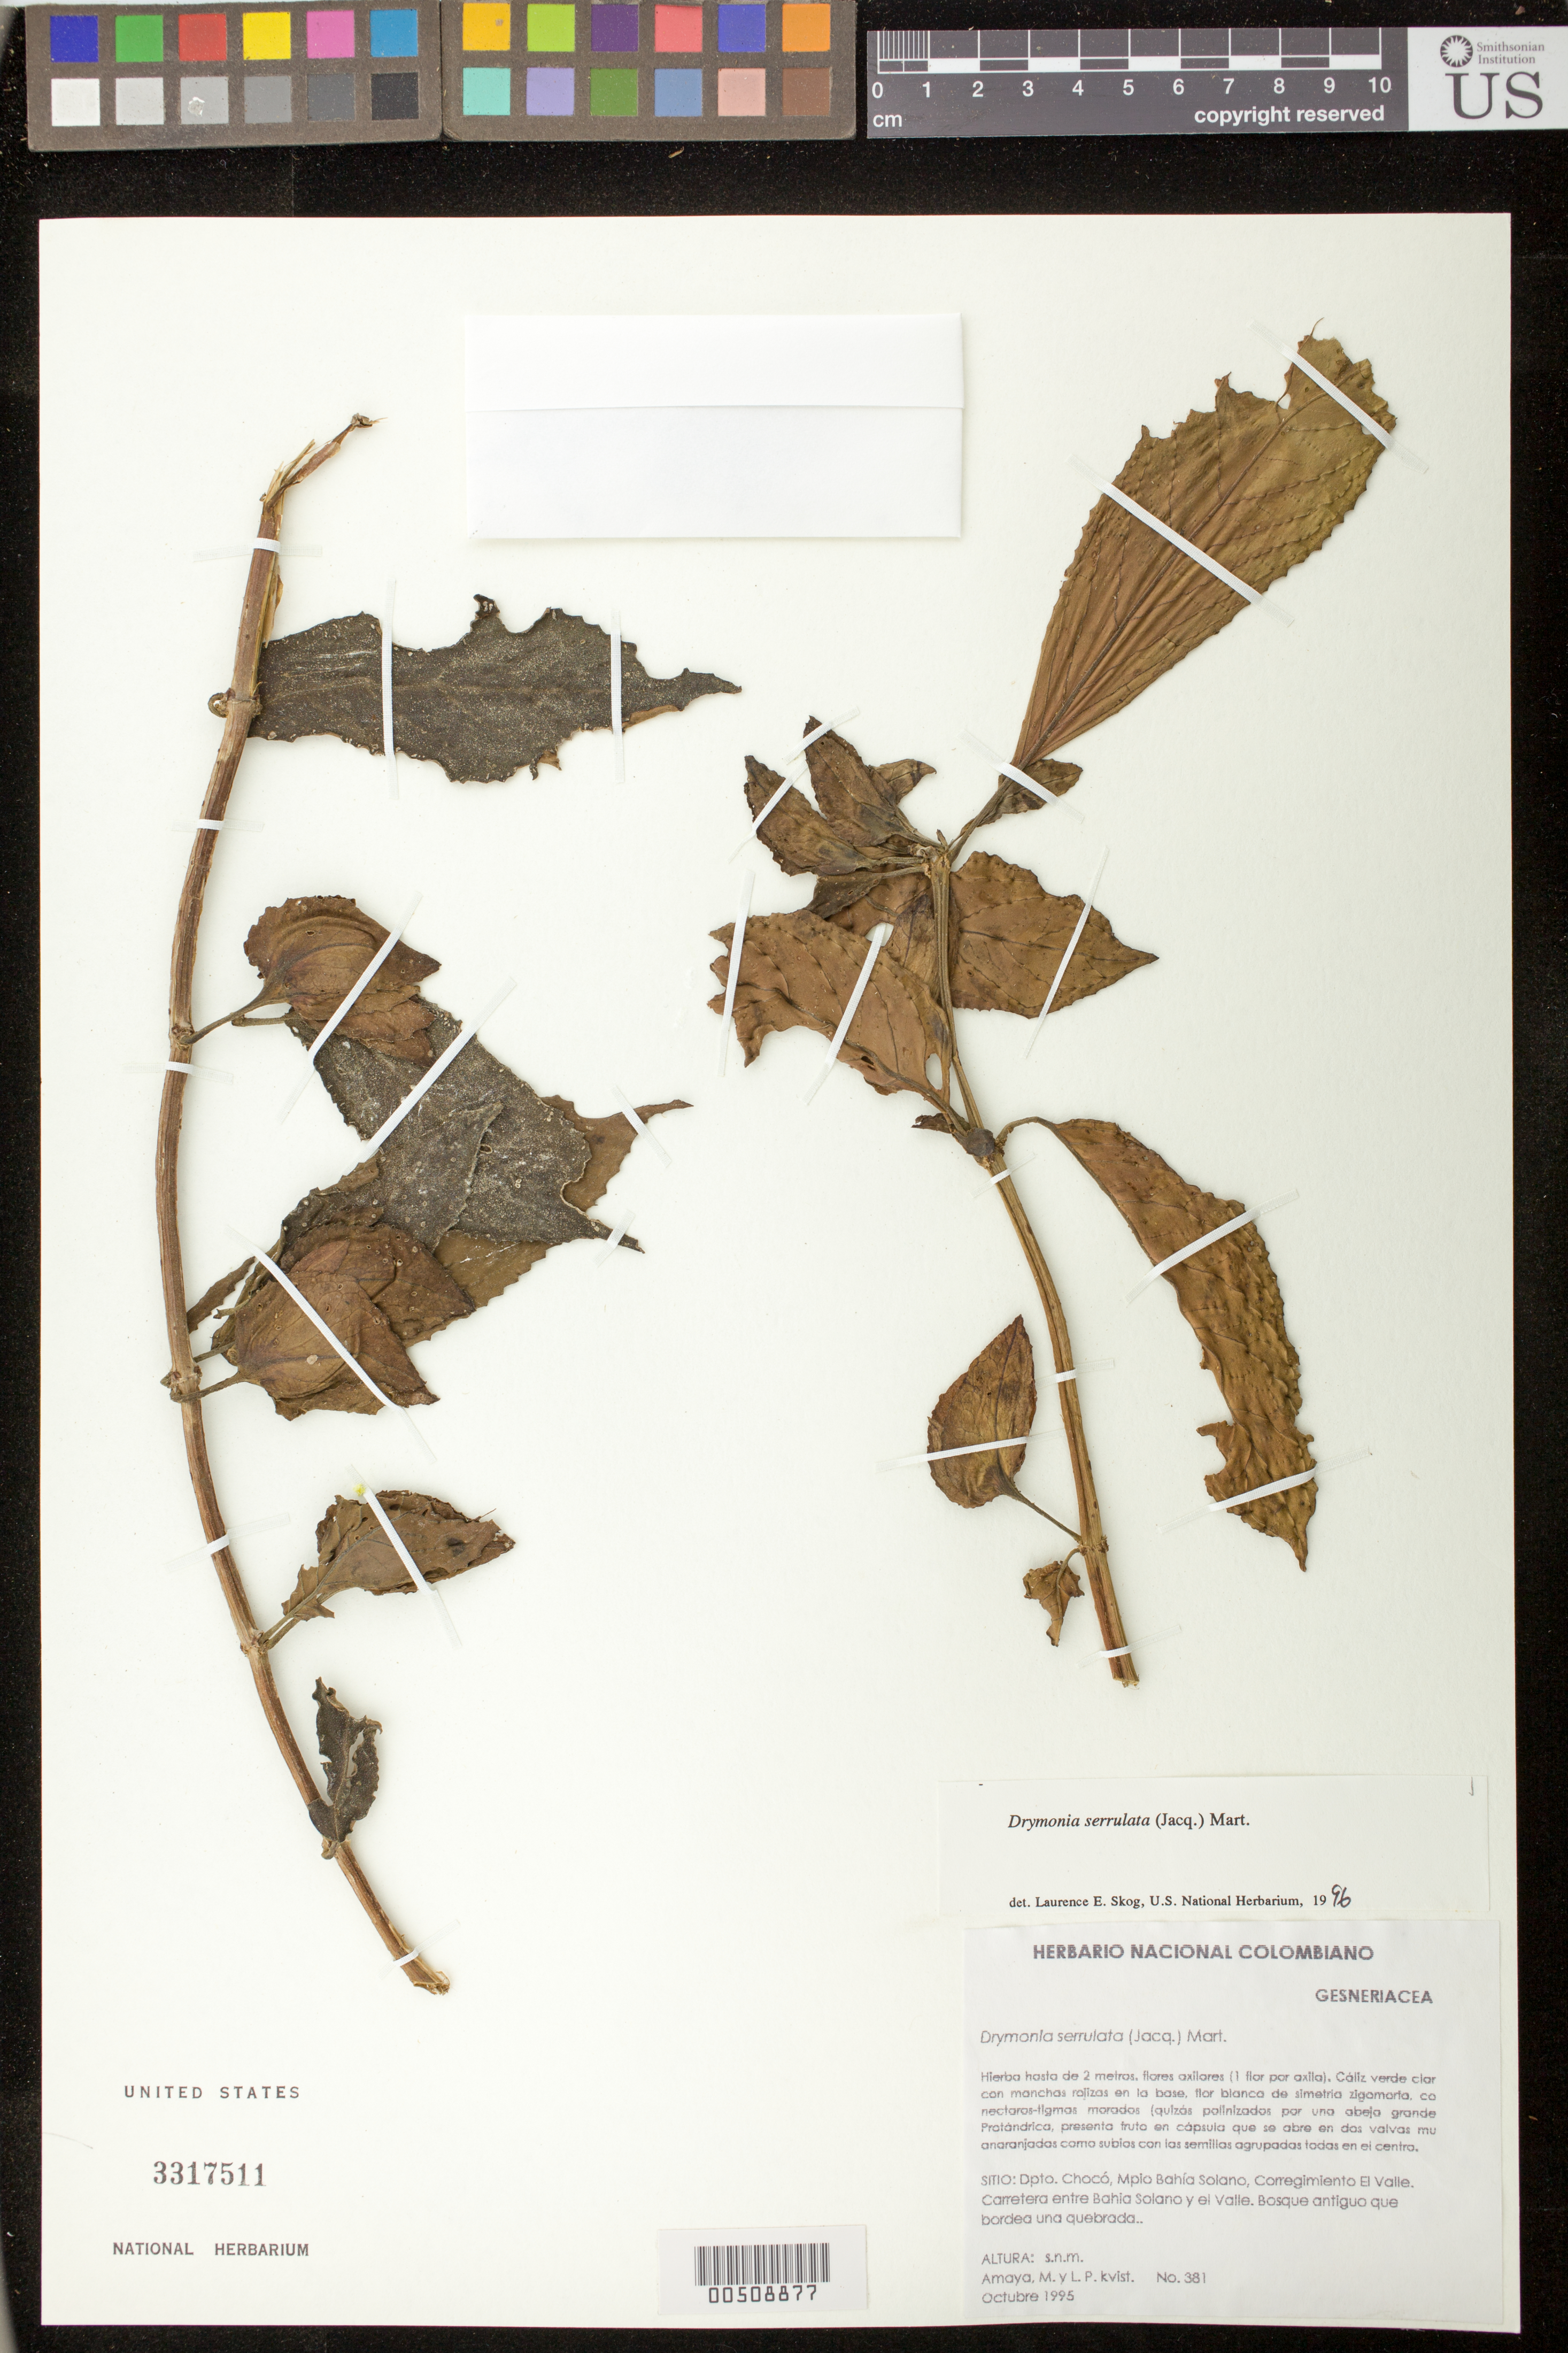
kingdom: Plantae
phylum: Tracheophyta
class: Magnoliopsida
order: Lamiales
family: Gesneriaceae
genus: Drymonia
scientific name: Drymonia serrulata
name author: (Jacq.) Mart.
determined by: Skog, Laurence E.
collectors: M. Amaya & L. P. Kvist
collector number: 381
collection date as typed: Oct 1995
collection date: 1995-10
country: Colombia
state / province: Chocó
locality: Mpio Bahía Solano, Corregimiento El Valle. Carretera entre Bahía Solano y El Valle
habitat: Bosque antiguo que bordea una quebrada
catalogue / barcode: US 3317511